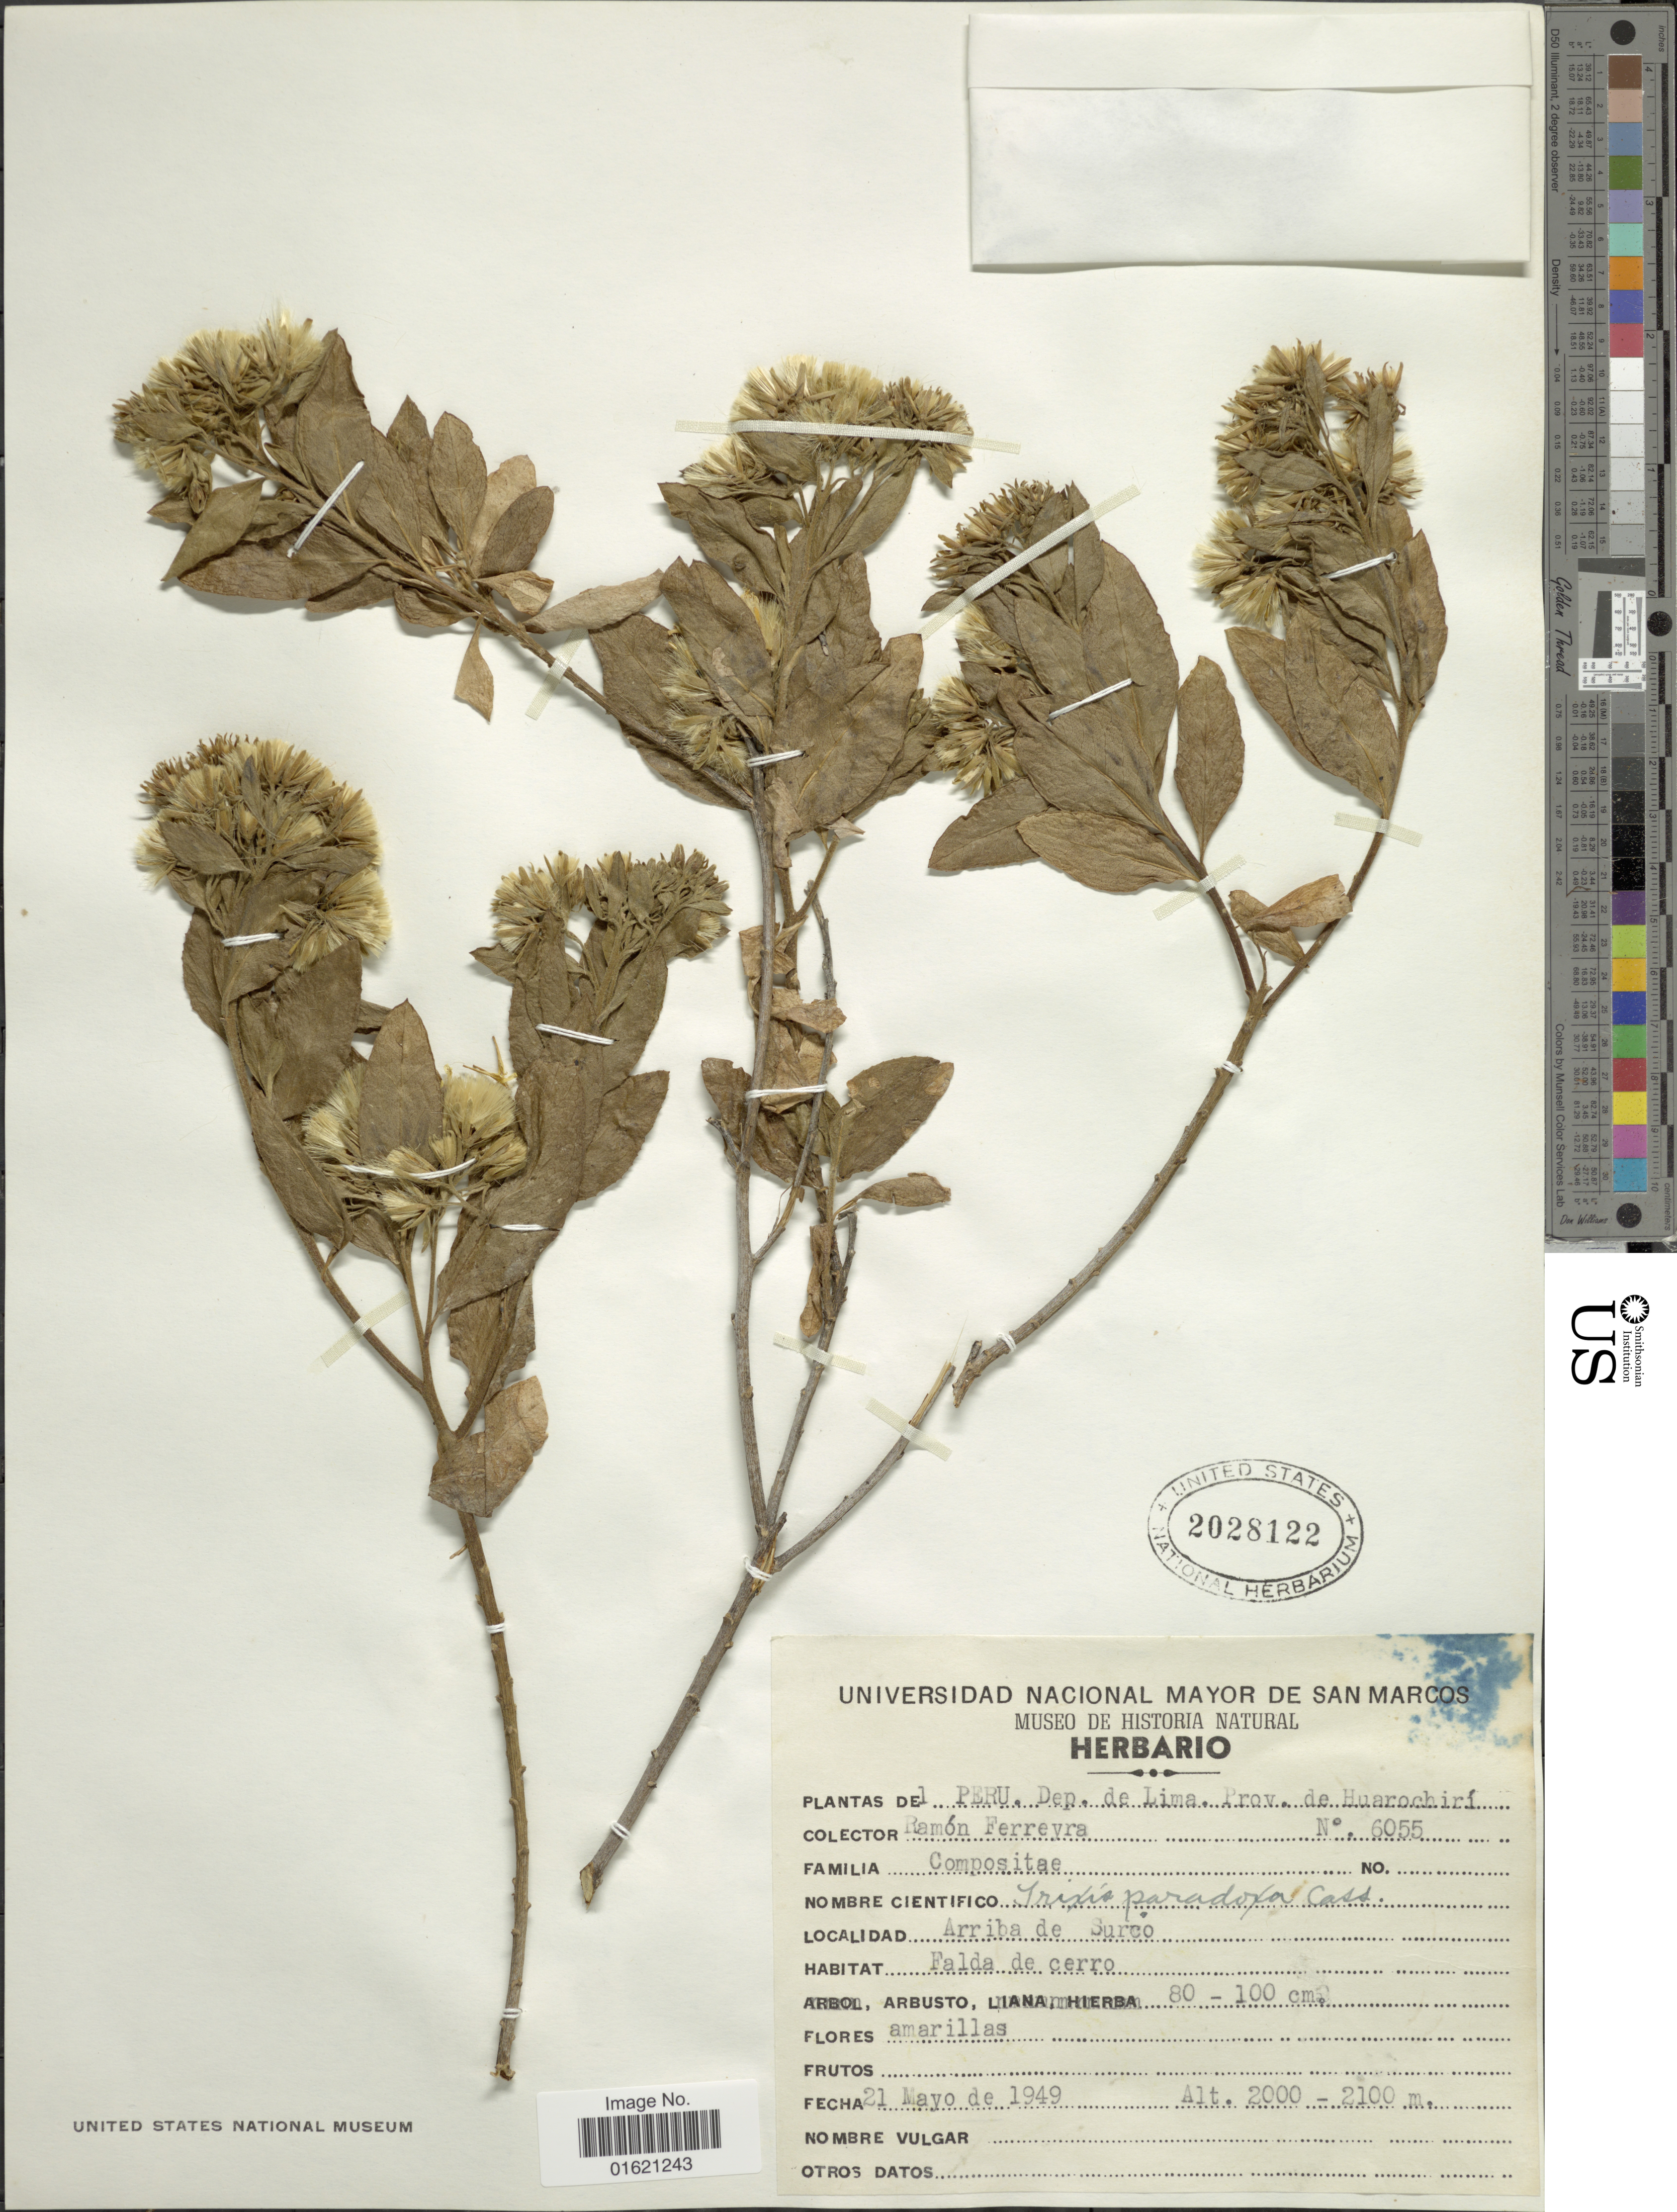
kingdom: Plantae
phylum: Tracheophyta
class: Magnoliopsida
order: Asterales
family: Asteraceae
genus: Trixis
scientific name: Trixis cacalioides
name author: (Kunth) D. Don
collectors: R. A. Ferreyra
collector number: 6055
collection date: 1949-05-21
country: Peru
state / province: Lima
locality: Dep, de Lim. Prov. de Huarochiri. Arriba de Surco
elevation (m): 2000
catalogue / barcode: US 2028122